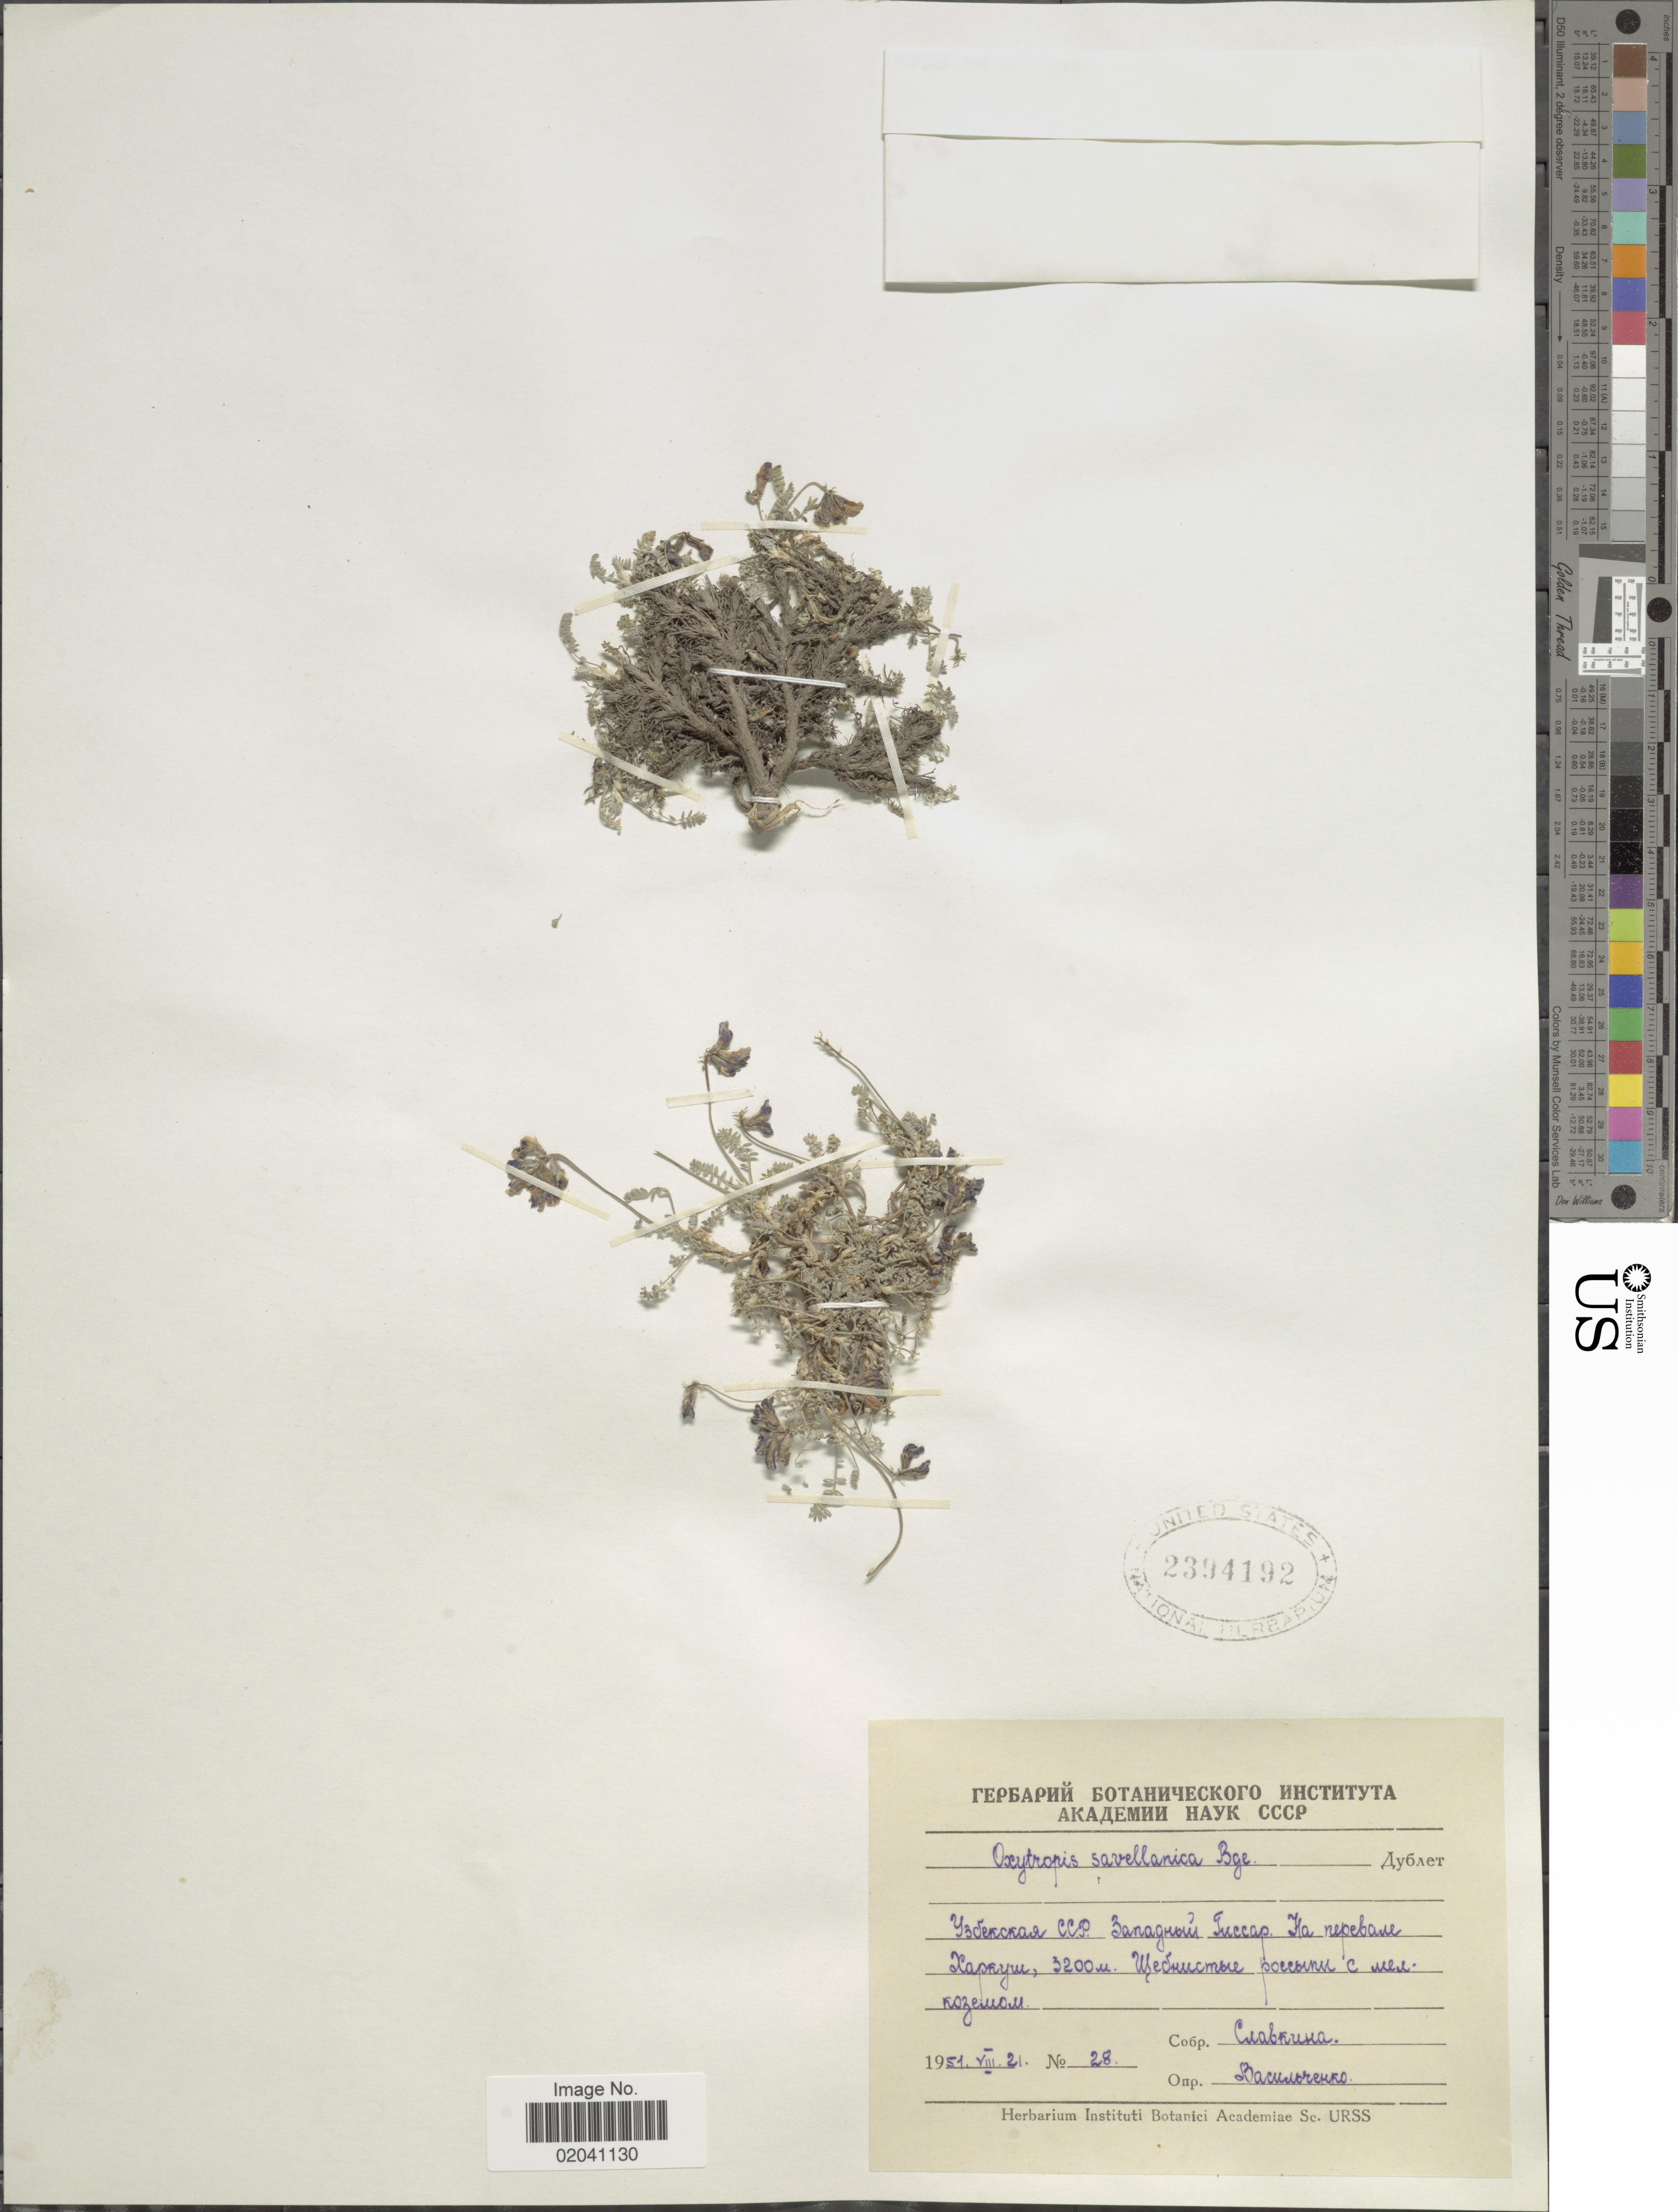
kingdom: Plantae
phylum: Tracheophyta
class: Magnoliopsida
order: Fabales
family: Fabaceae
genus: Oxytropis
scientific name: Oxytropis savellanica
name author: Bunge ex Boiss.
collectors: Slavkina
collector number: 28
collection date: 1951-08-21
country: Uzbekistan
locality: W of Gissar Range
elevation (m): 3200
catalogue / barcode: US 2394192